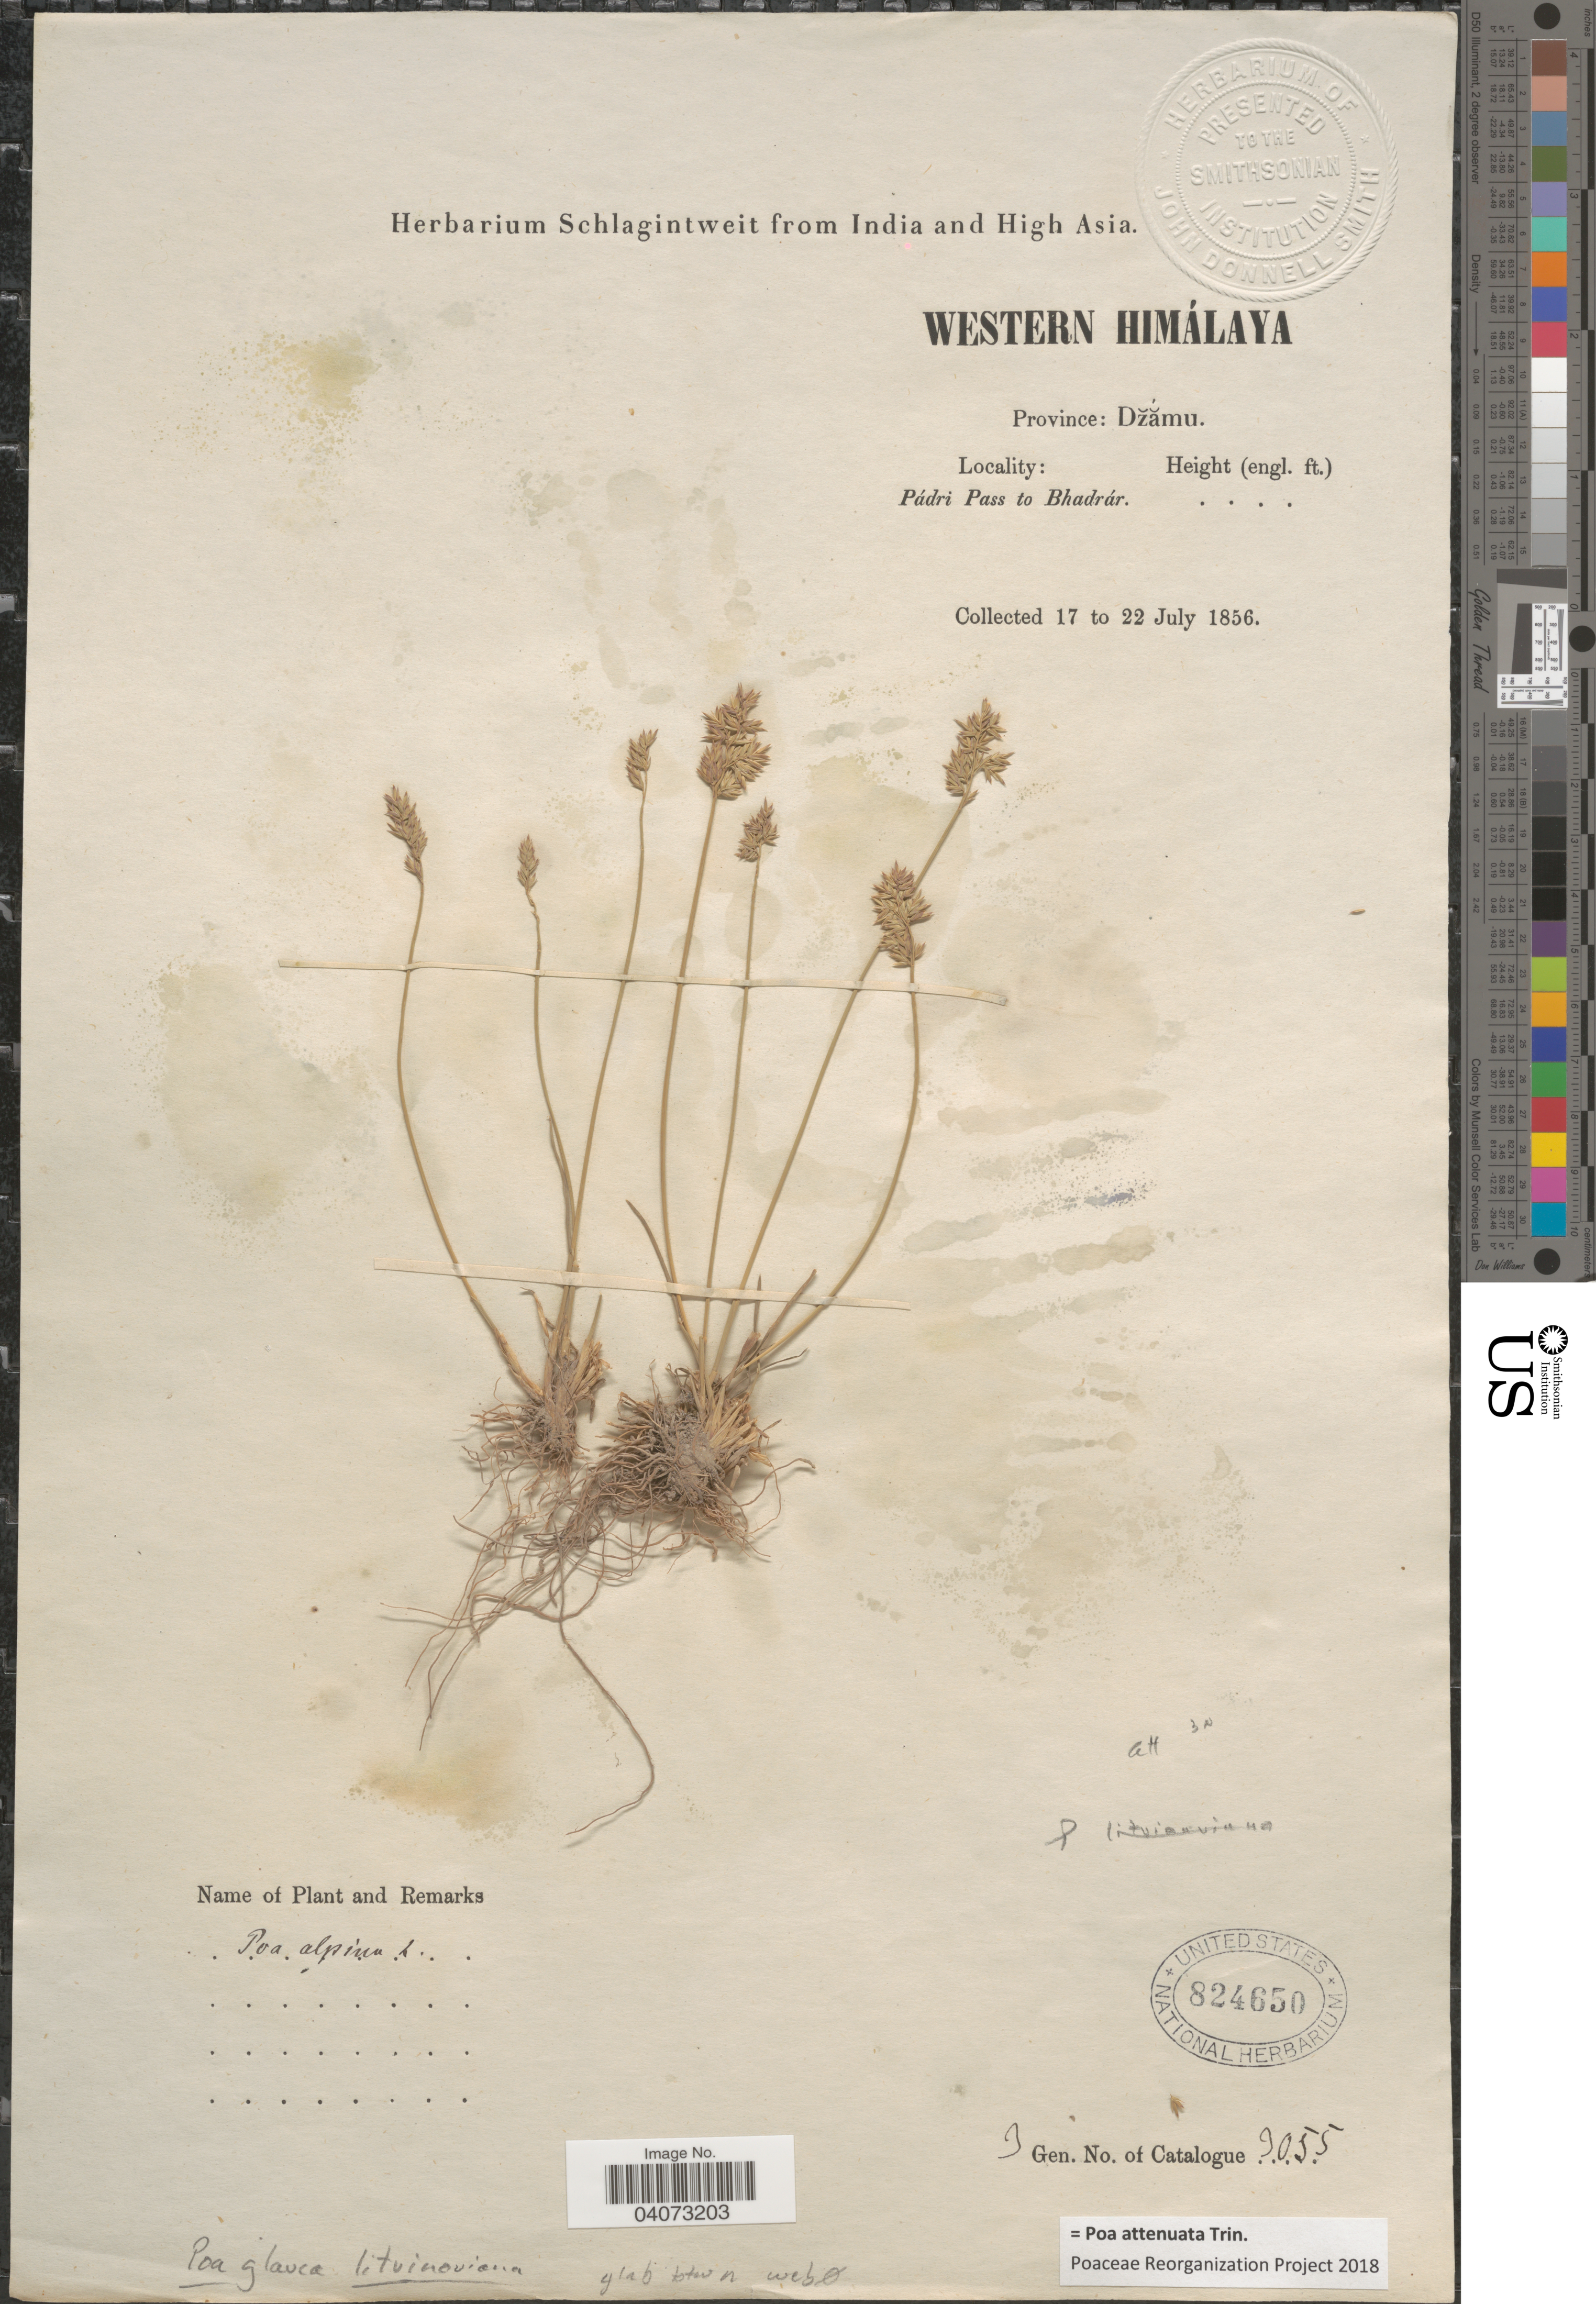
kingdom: Plantae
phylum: Tracheophyta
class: Liliopsida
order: Poales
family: Poaceae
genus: Poa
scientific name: Poa attenuata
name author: Trin.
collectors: ex herb. Schlagintweit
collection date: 1856-07-17/1856-07-22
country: India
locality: Western Himálaya. Province: Džắmu. Pádri Pass to Bhadrár.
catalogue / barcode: US 824650